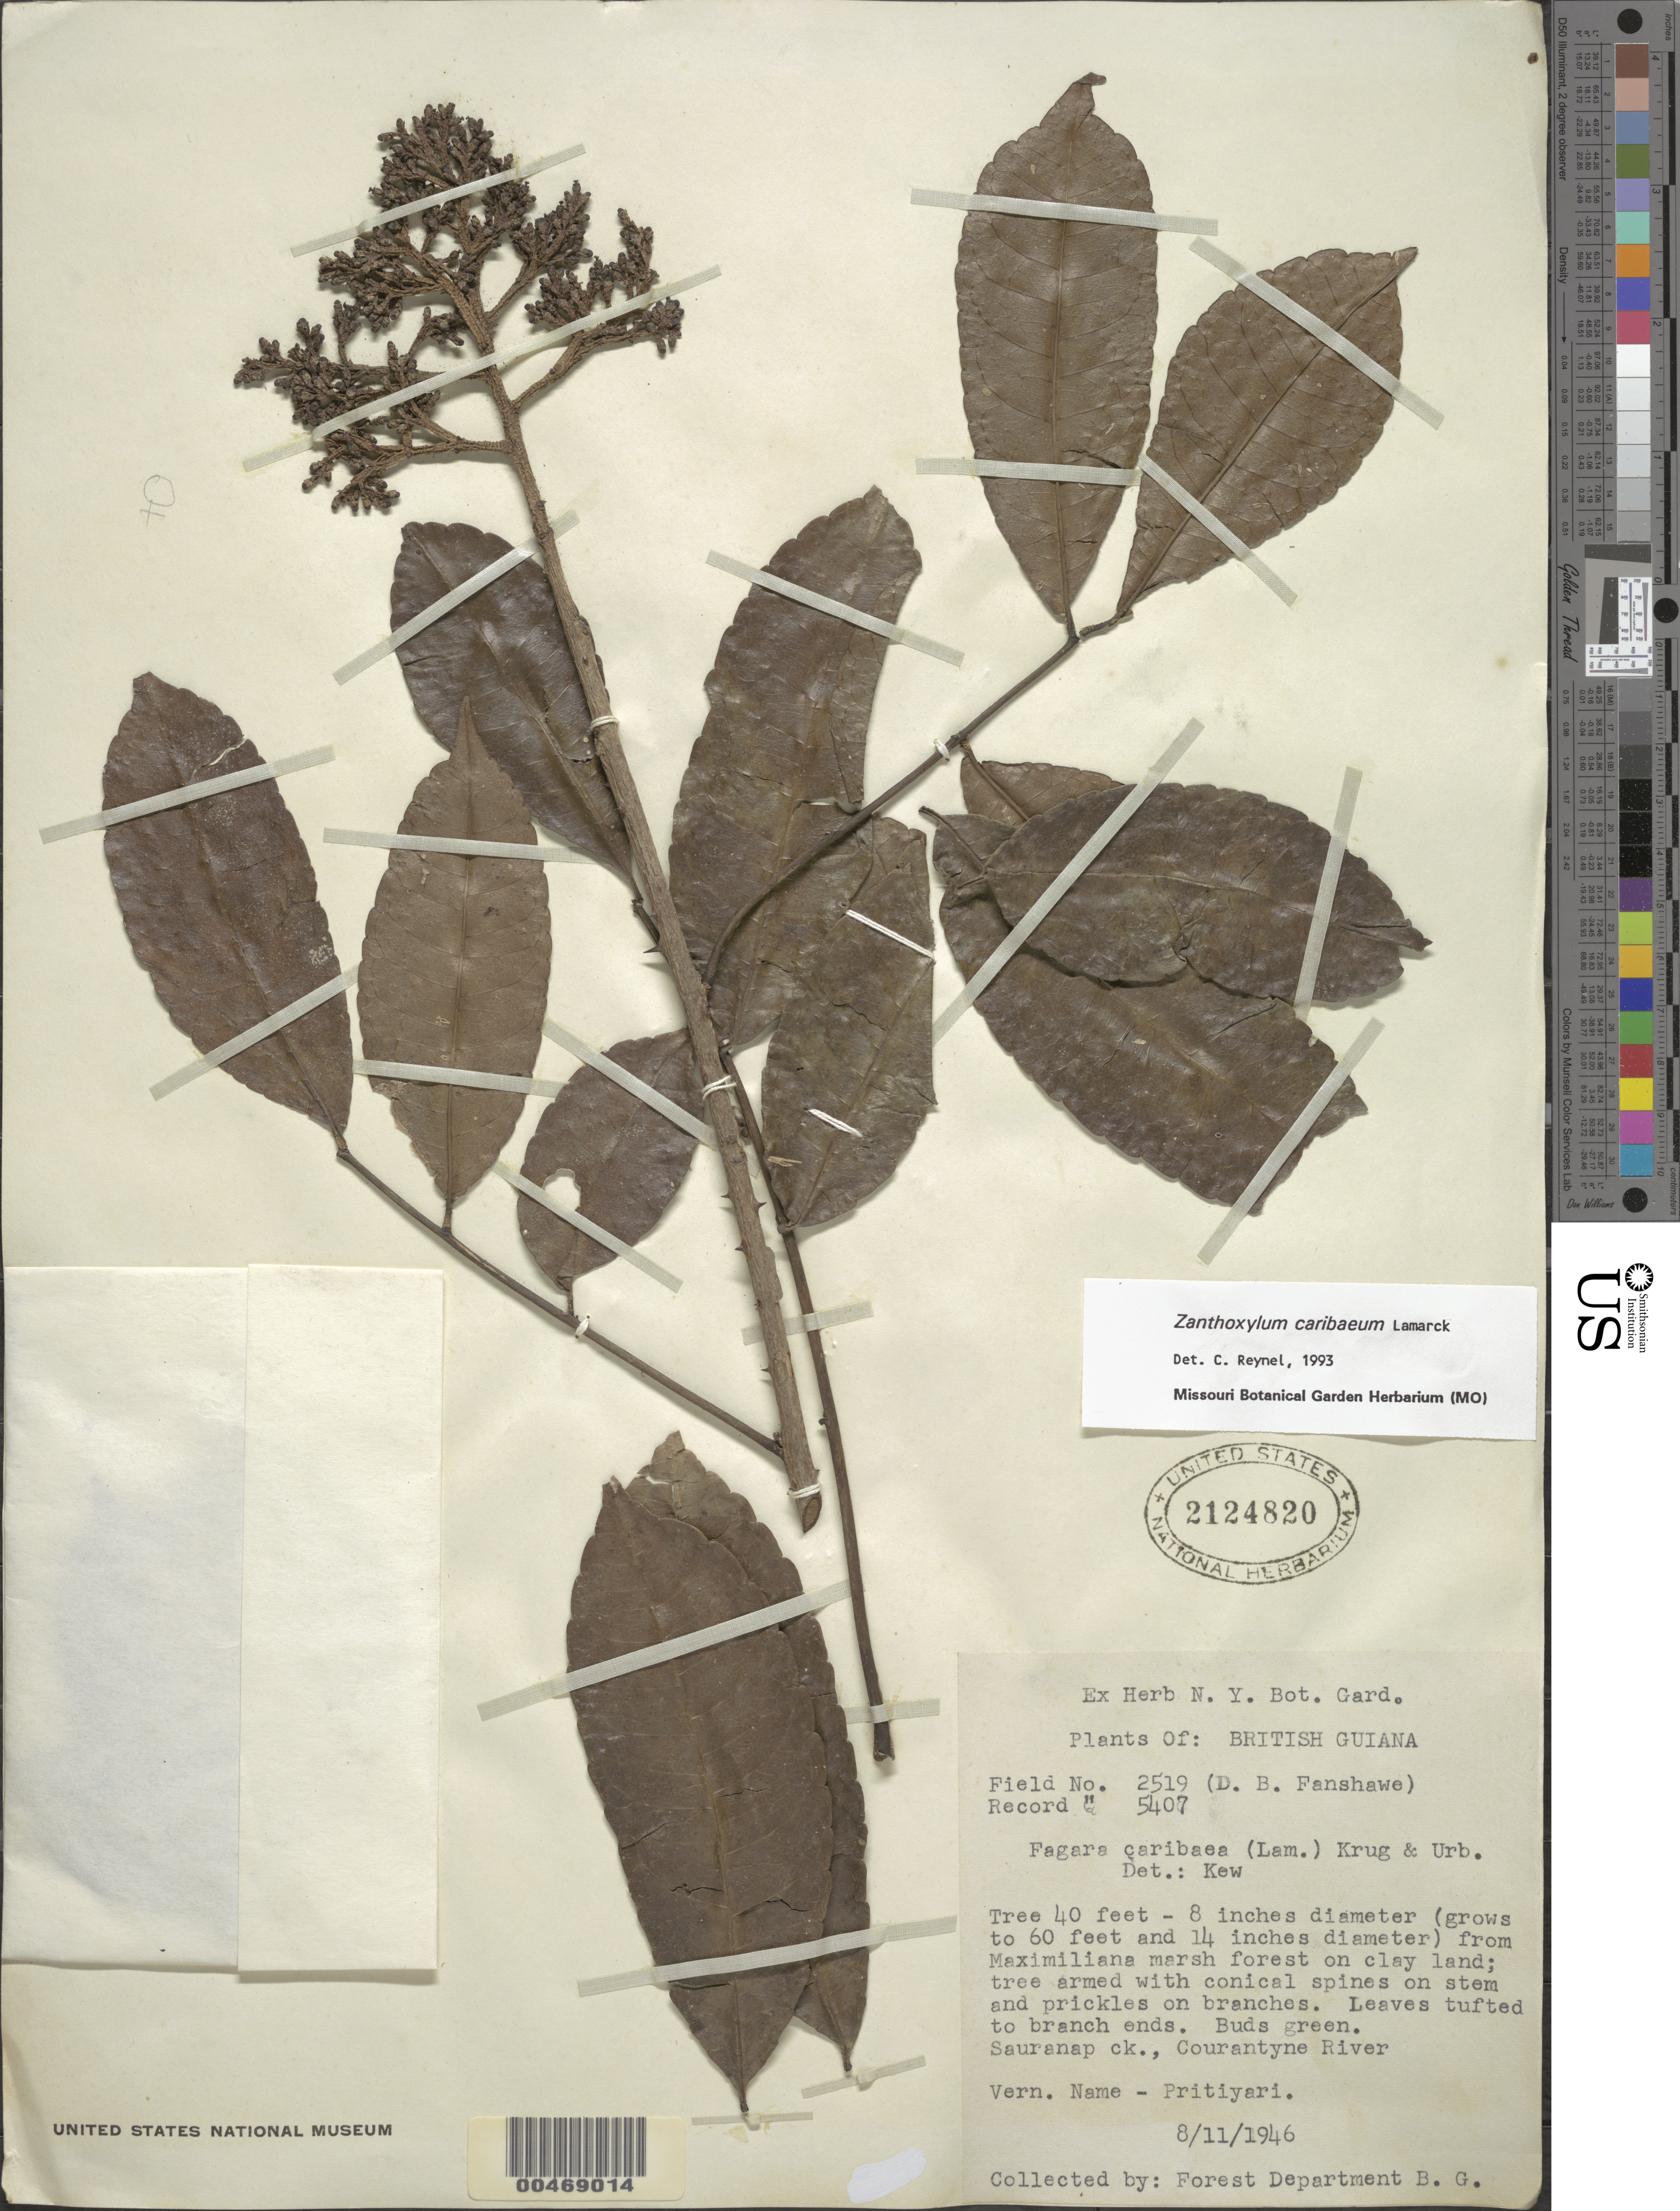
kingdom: Plantae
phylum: Tracheophyta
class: Magnoliopsida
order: Sapindales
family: Rutaceae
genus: Zanthoxylum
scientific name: Zanthoxylum caribaeum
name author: Lam.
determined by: Reynel, Carlos A., (MO), Missouri Botanical Garden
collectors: Forest Dept. B. G. & British Guiana Forestry Dept.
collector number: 5407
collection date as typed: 8-Nov-46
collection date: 1946-11-08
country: Guyana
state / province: E. Berbice-Corentyne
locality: Sauranap Creek, Courantyne R.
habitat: Maximiliana marsh forest on clay land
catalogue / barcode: US 2124820